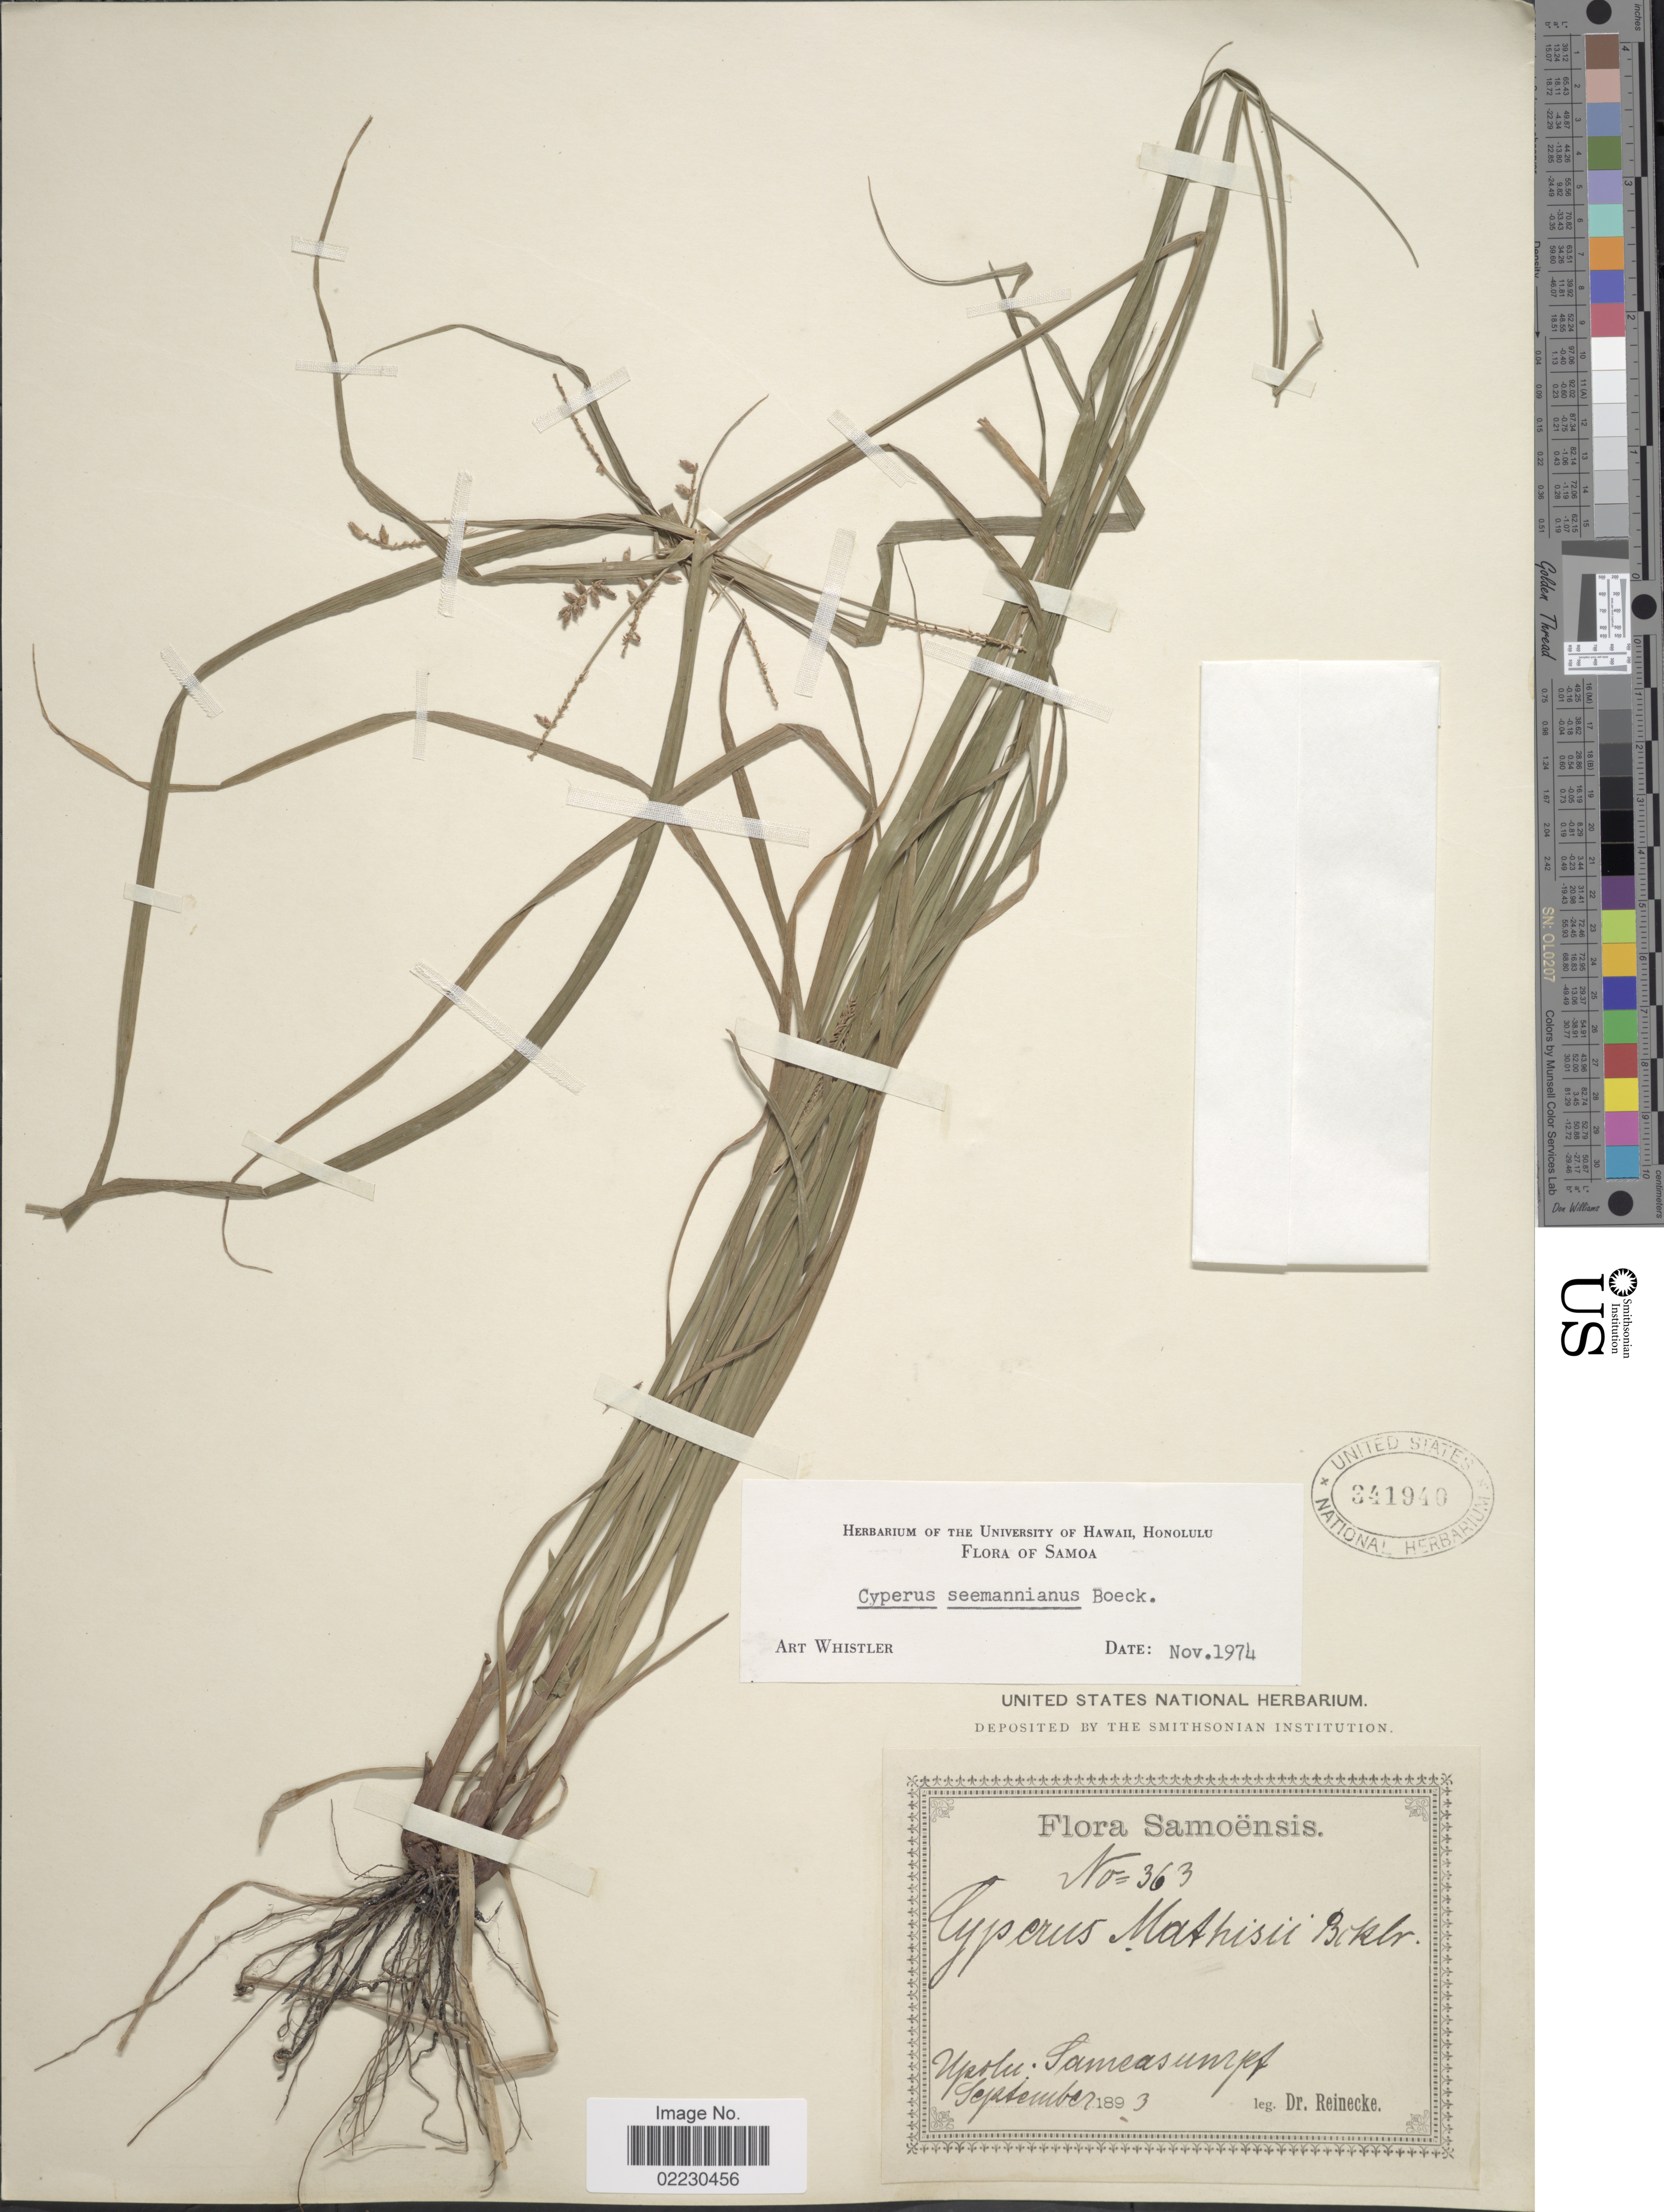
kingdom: Plantae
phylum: Tracheophyta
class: Liliopsida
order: Poales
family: Cyperaceae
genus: Cyperus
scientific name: Cyperus seemannianus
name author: Boeckeler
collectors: -- Reinecke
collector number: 363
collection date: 1893-09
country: Samoa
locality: Upolu: Sameasumpet [interpreted]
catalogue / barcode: US 341940